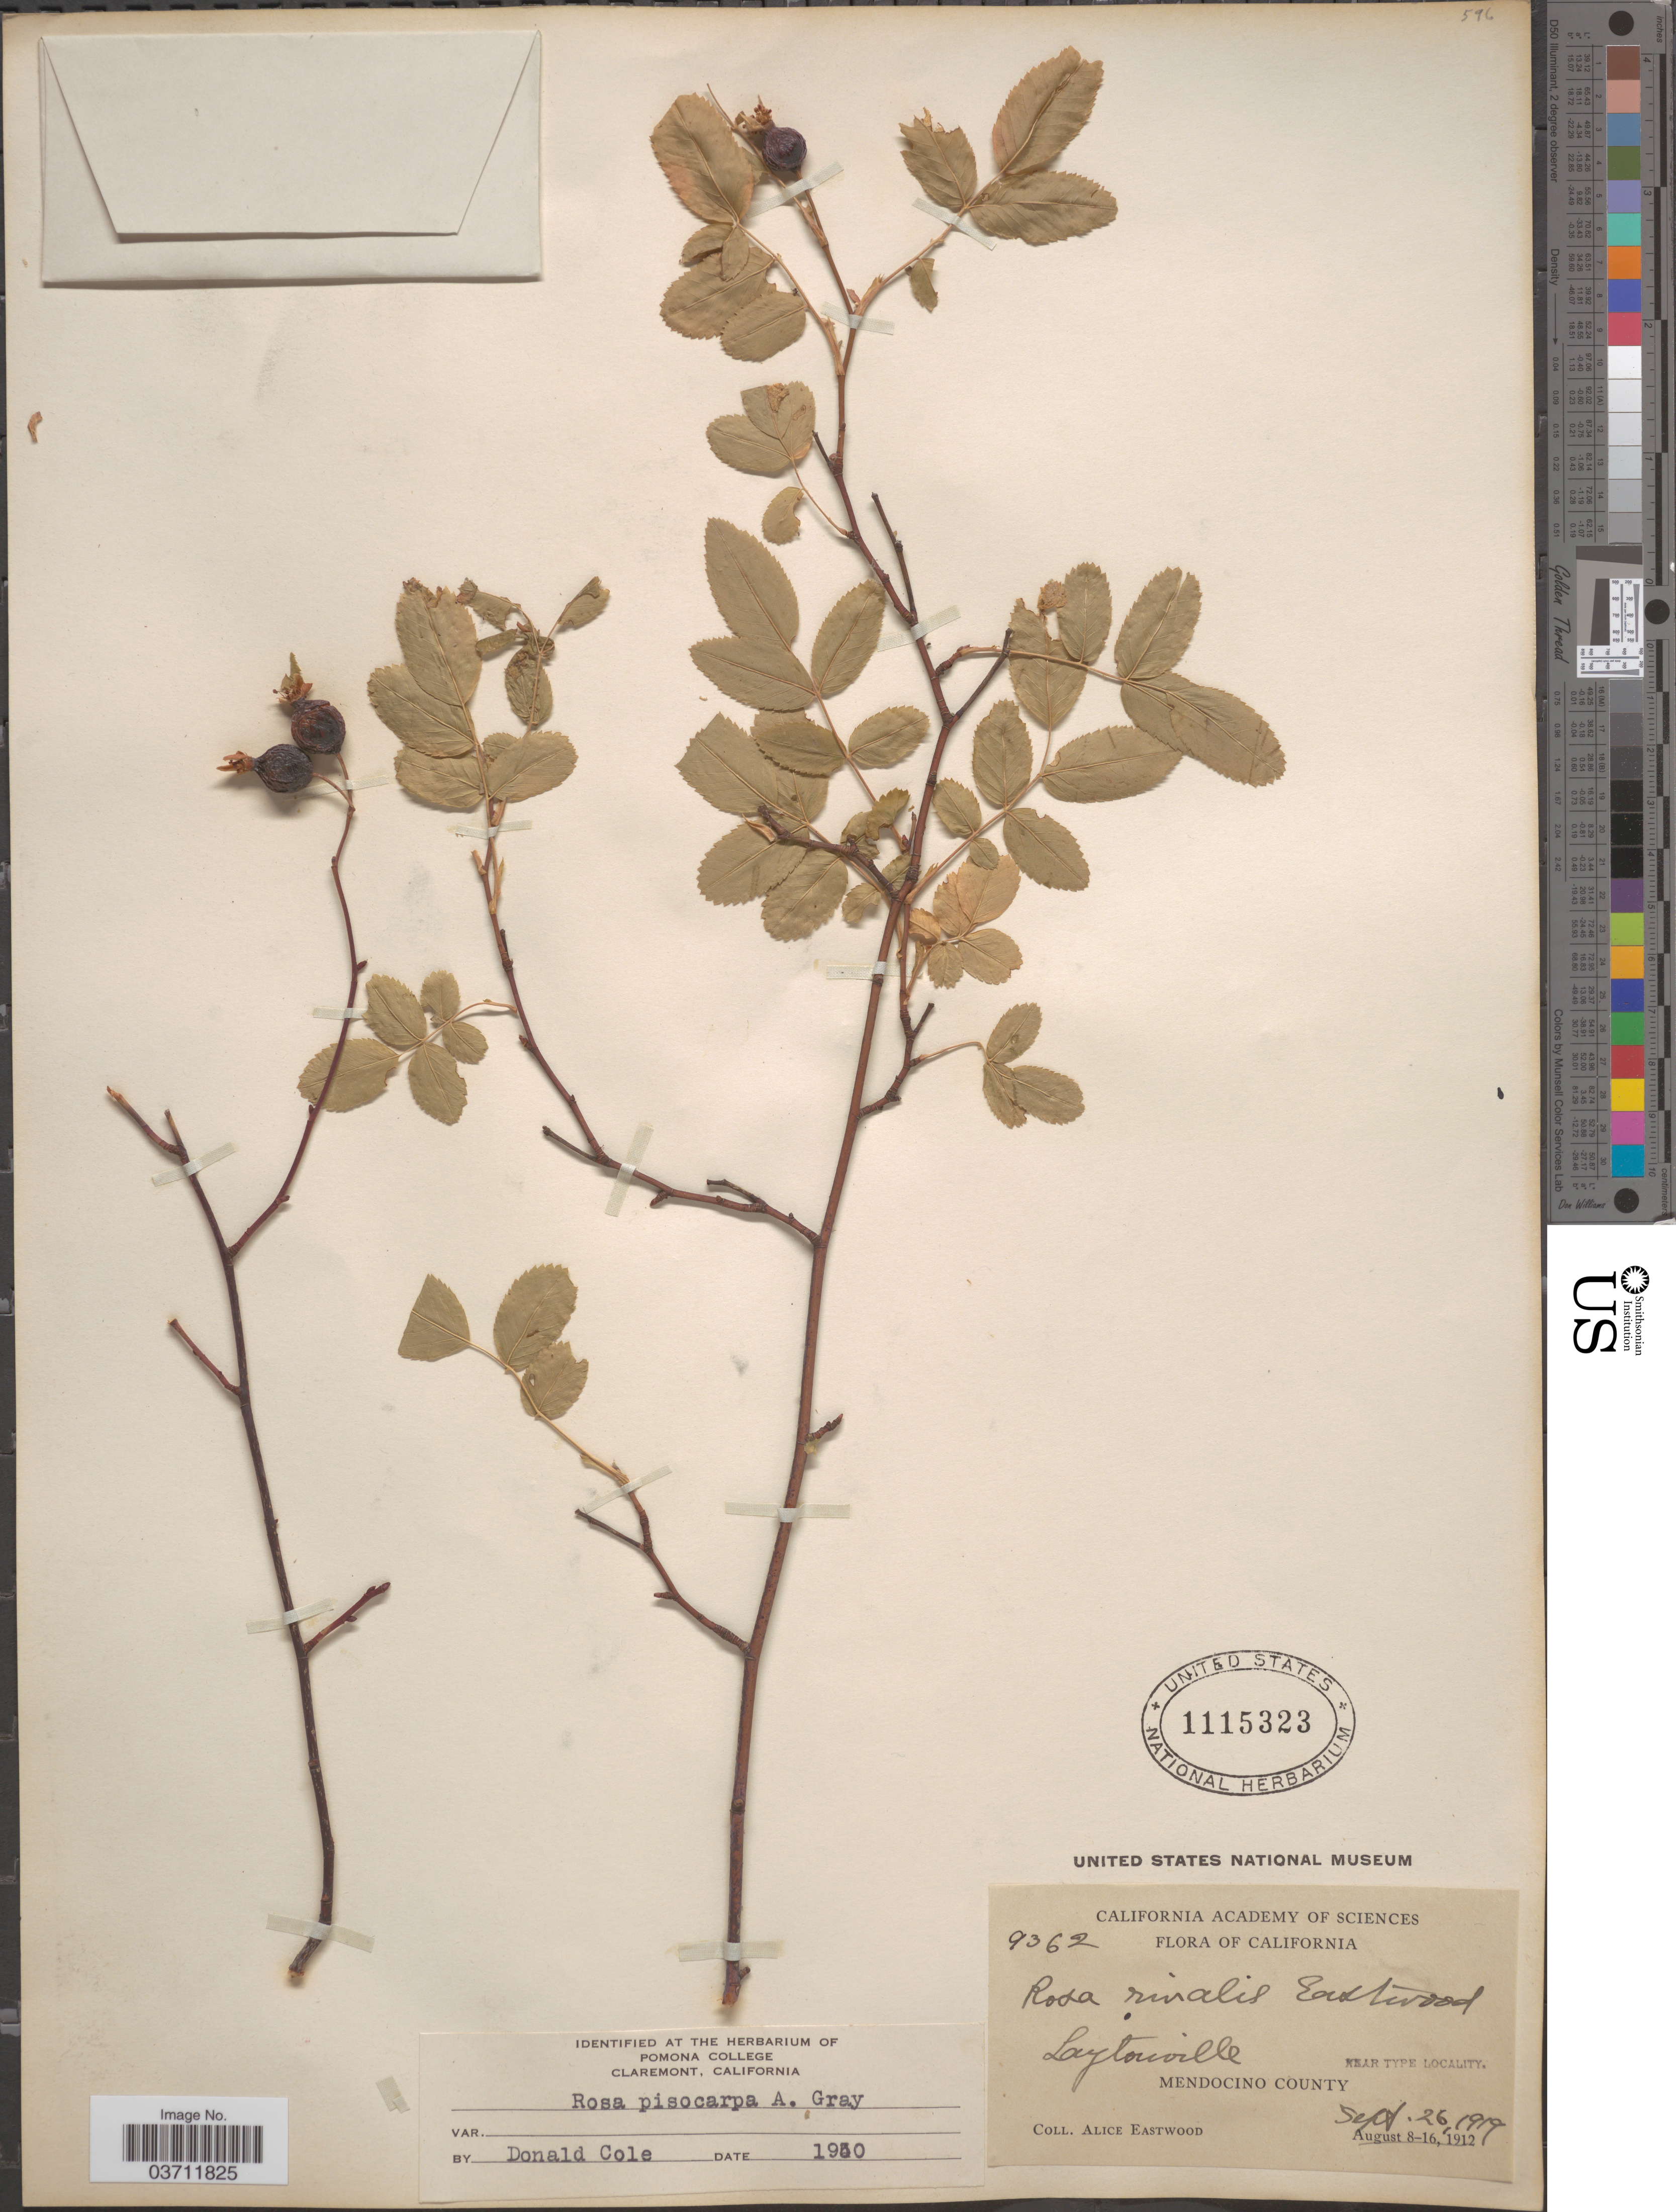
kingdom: Plantae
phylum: Tracheophyta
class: Magnoliopsida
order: Rosales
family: Rosaceae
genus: Rosa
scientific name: Rosa pisocarpa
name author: A. Gray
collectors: A. Eastwood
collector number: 9362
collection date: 1919-09-26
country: United States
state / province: California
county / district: Mendocino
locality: Laytonville. Mendocino County.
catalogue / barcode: US 1115323